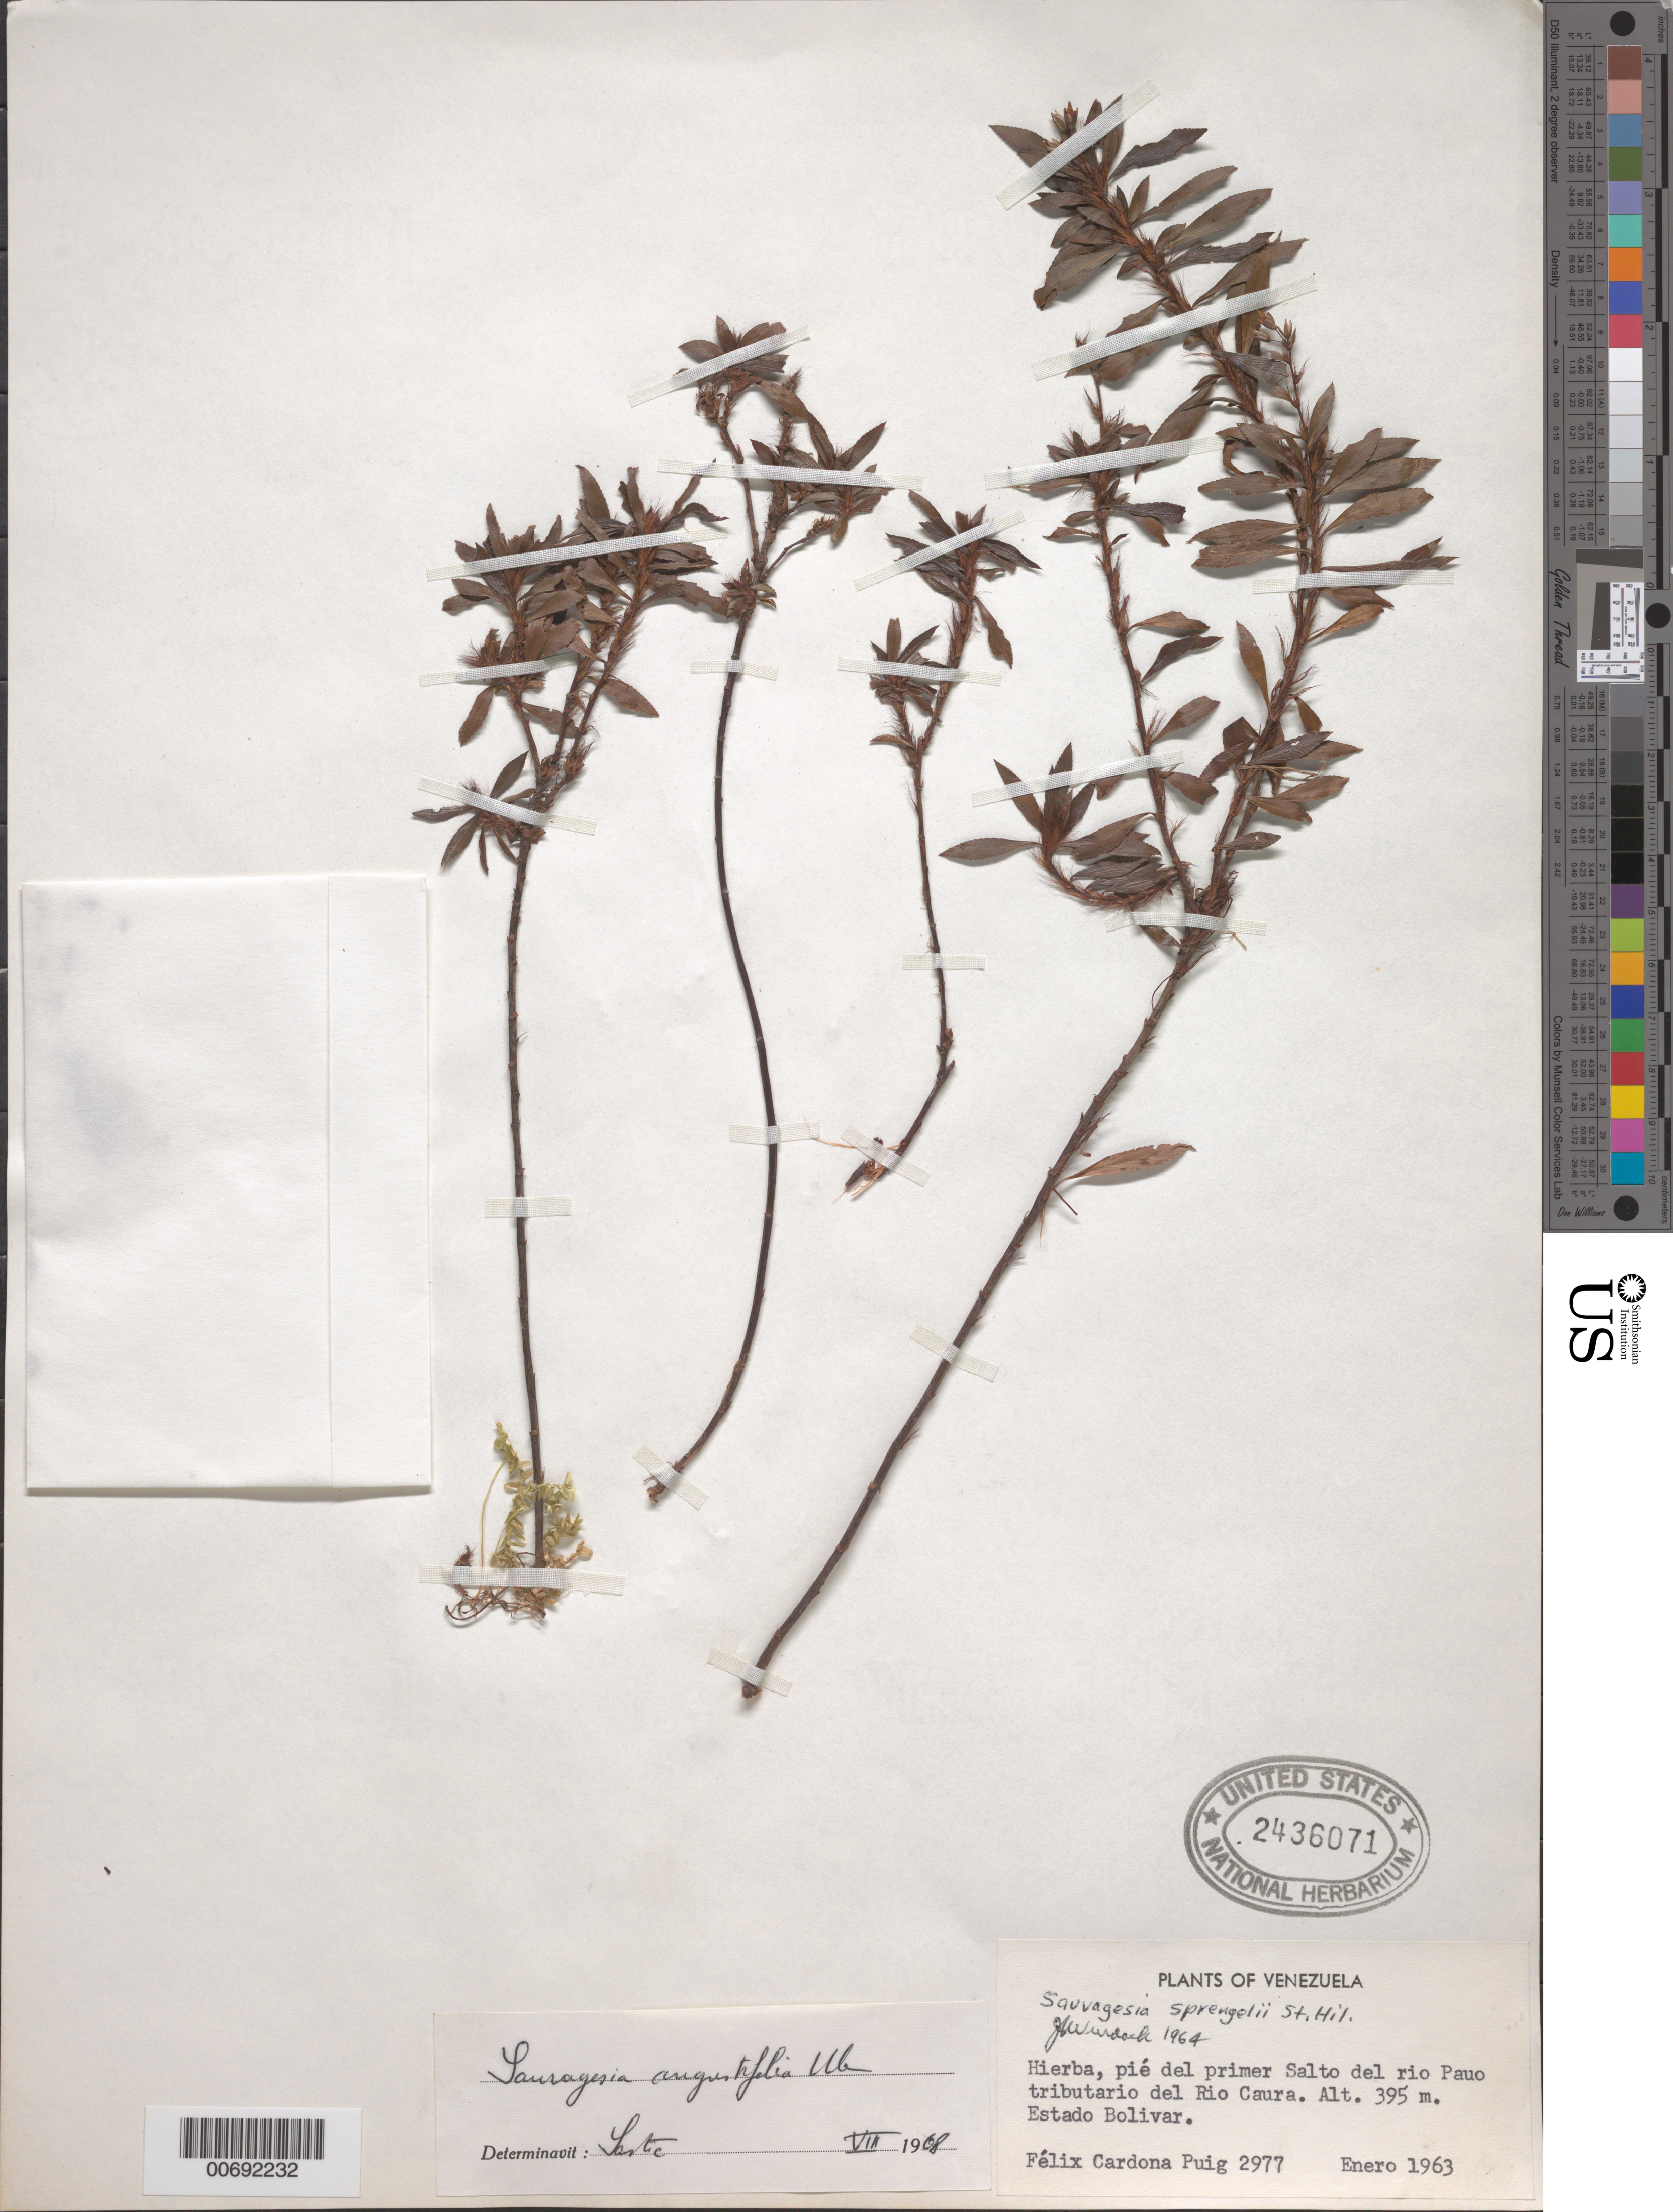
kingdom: Plantae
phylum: Tracheophyta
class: Magnoliopsida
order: Malpighiales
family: Ochnaceae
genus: Sauvagesia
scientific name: Sauvagesia angustifolia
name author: Ule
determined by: Sastre, C. H. L.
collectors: F. Cardona Puig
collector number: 2977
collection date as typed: Jan-63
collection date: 1963-01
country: Venezuela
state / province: Bolívar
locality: Salto del Río Pauo, tributario del Caura; Alto Caura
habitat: Pie del primer salto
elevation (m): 395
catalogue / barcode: US 2436071